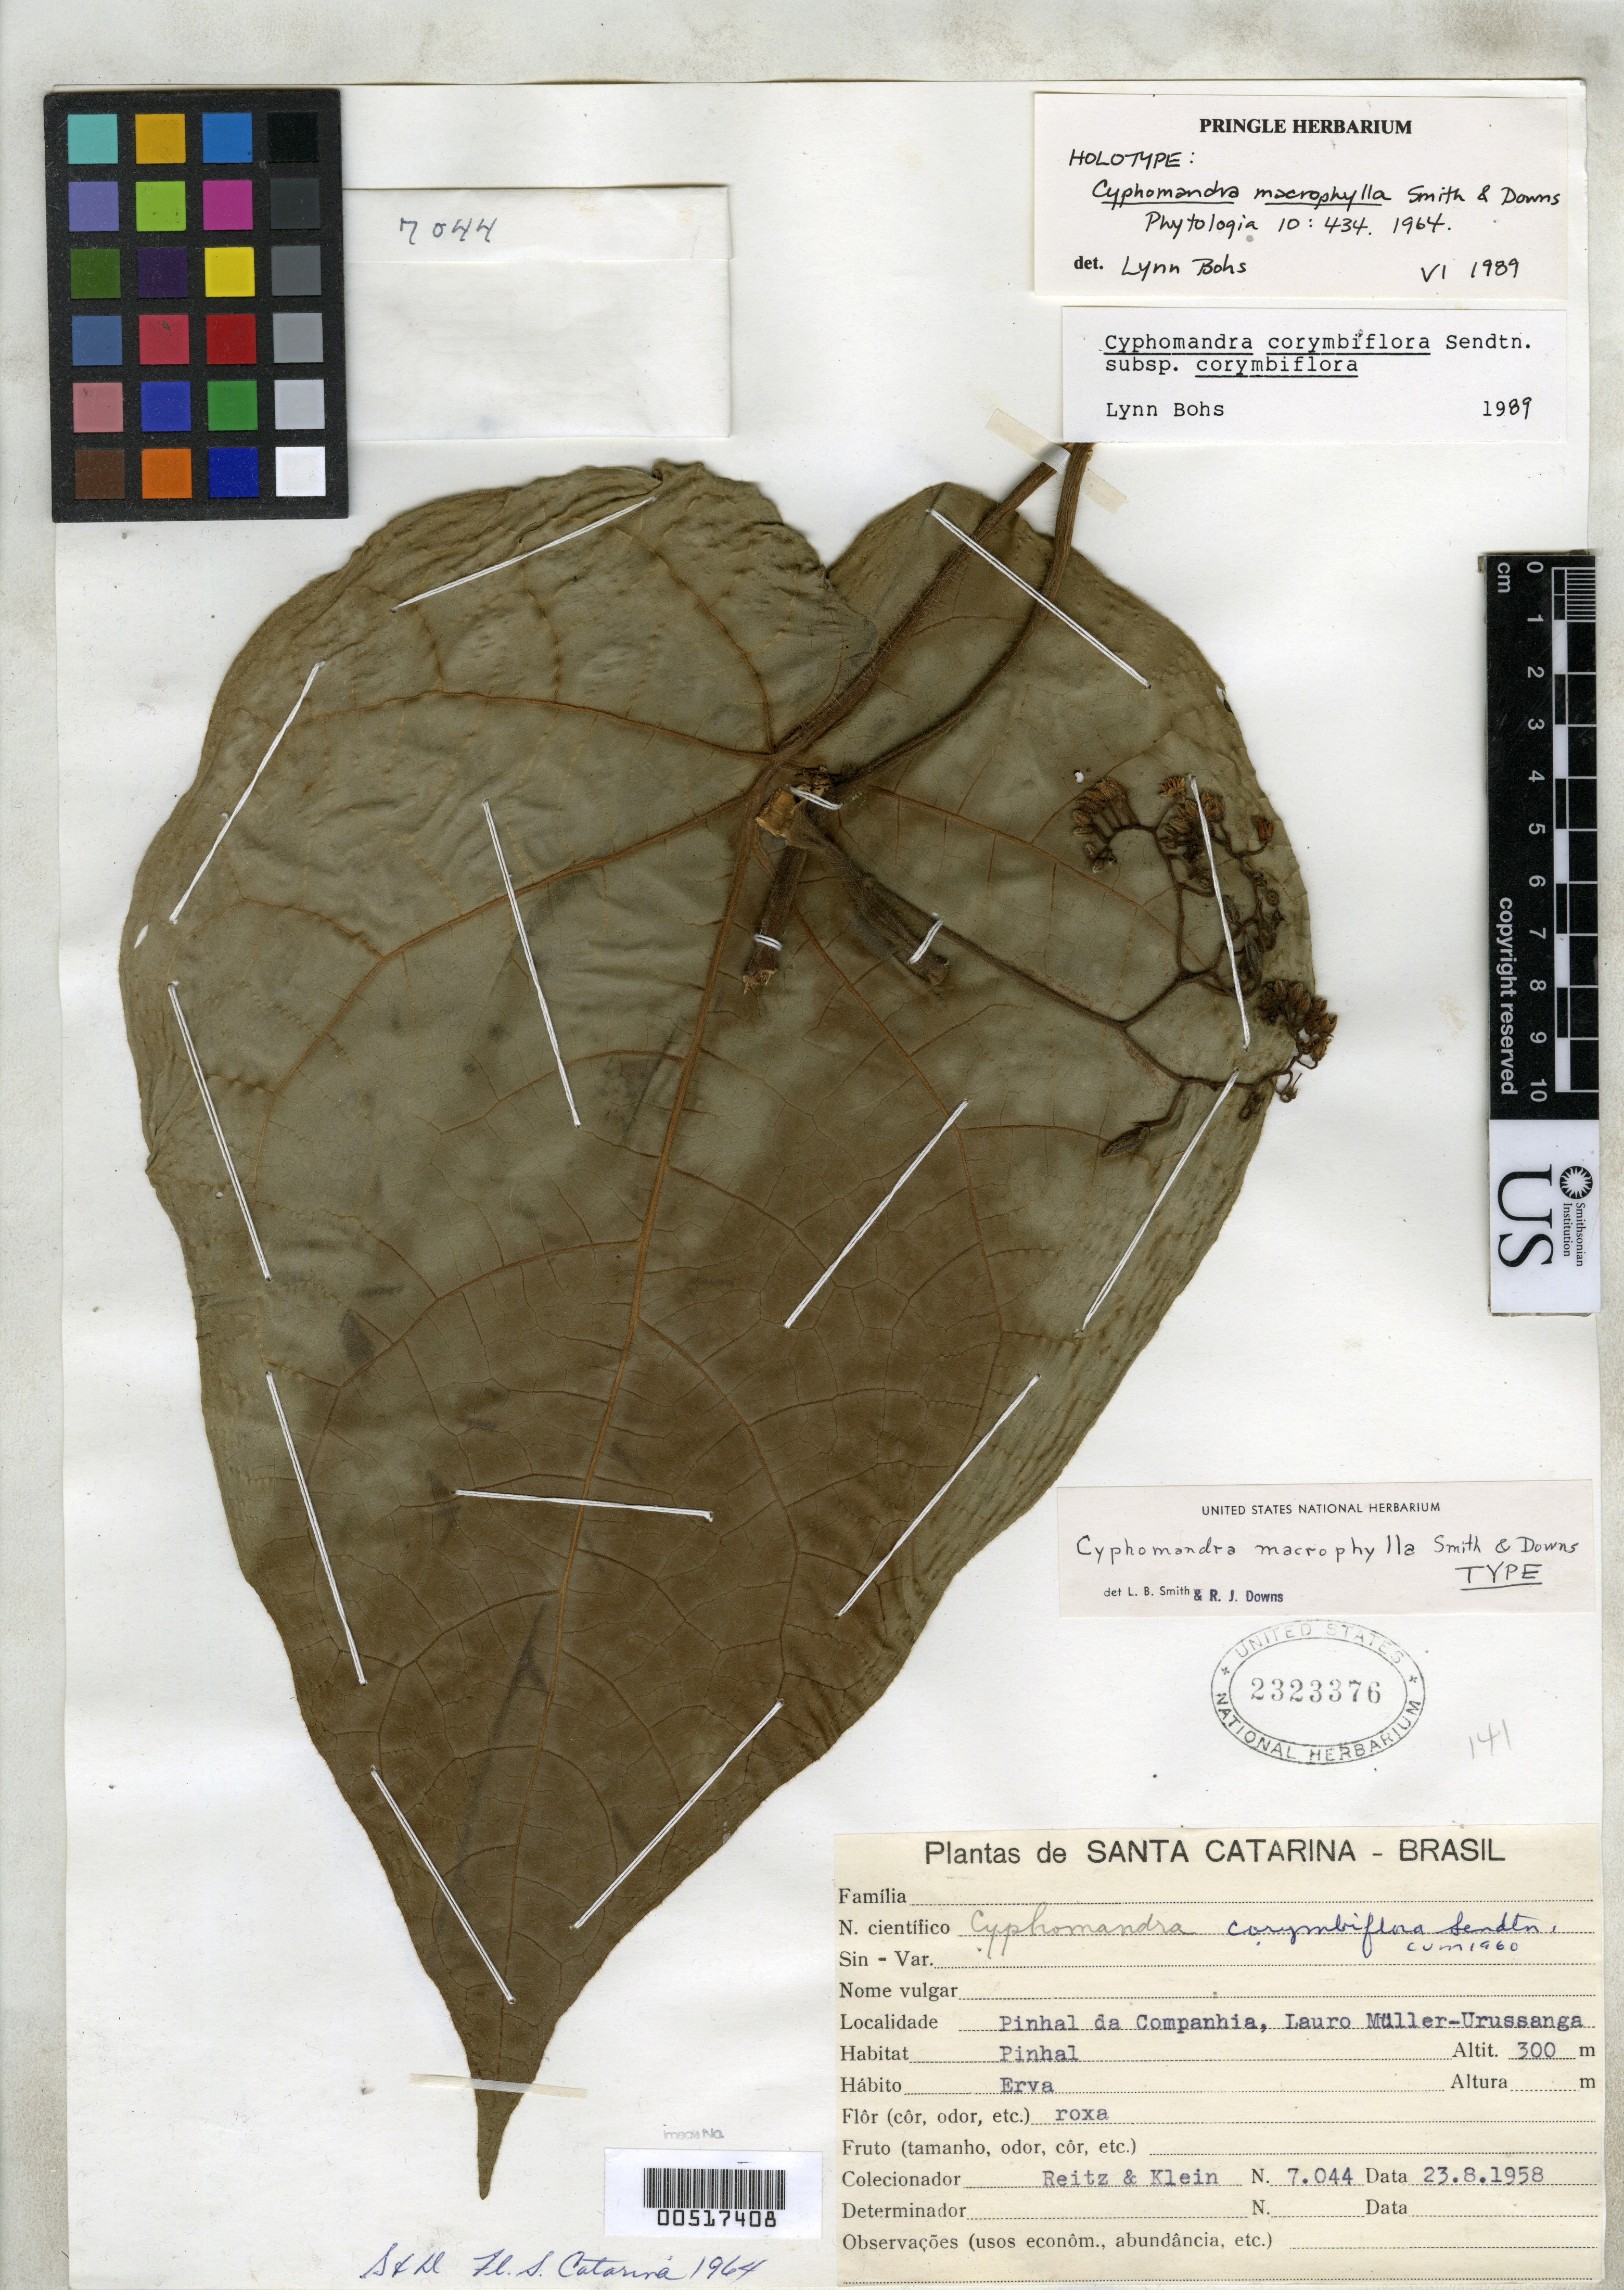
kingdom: Plantae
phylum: Tracheophyta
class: Magnoliopsida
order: Solanales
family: Solanaceae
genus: Cyphomandra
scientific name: Cyphomandra macrophylla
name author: L.B. Sm. & Downs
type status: Holotype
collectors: R. Reitz & R. M. Klein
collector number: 7044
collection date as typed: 23 Aug 1958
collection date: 1958-08-23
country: Brazil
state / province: Santa Catarina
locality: Pinhal da Companhia, Lauro Mueller - Urussango.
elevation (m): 300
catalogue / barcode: US 2323376